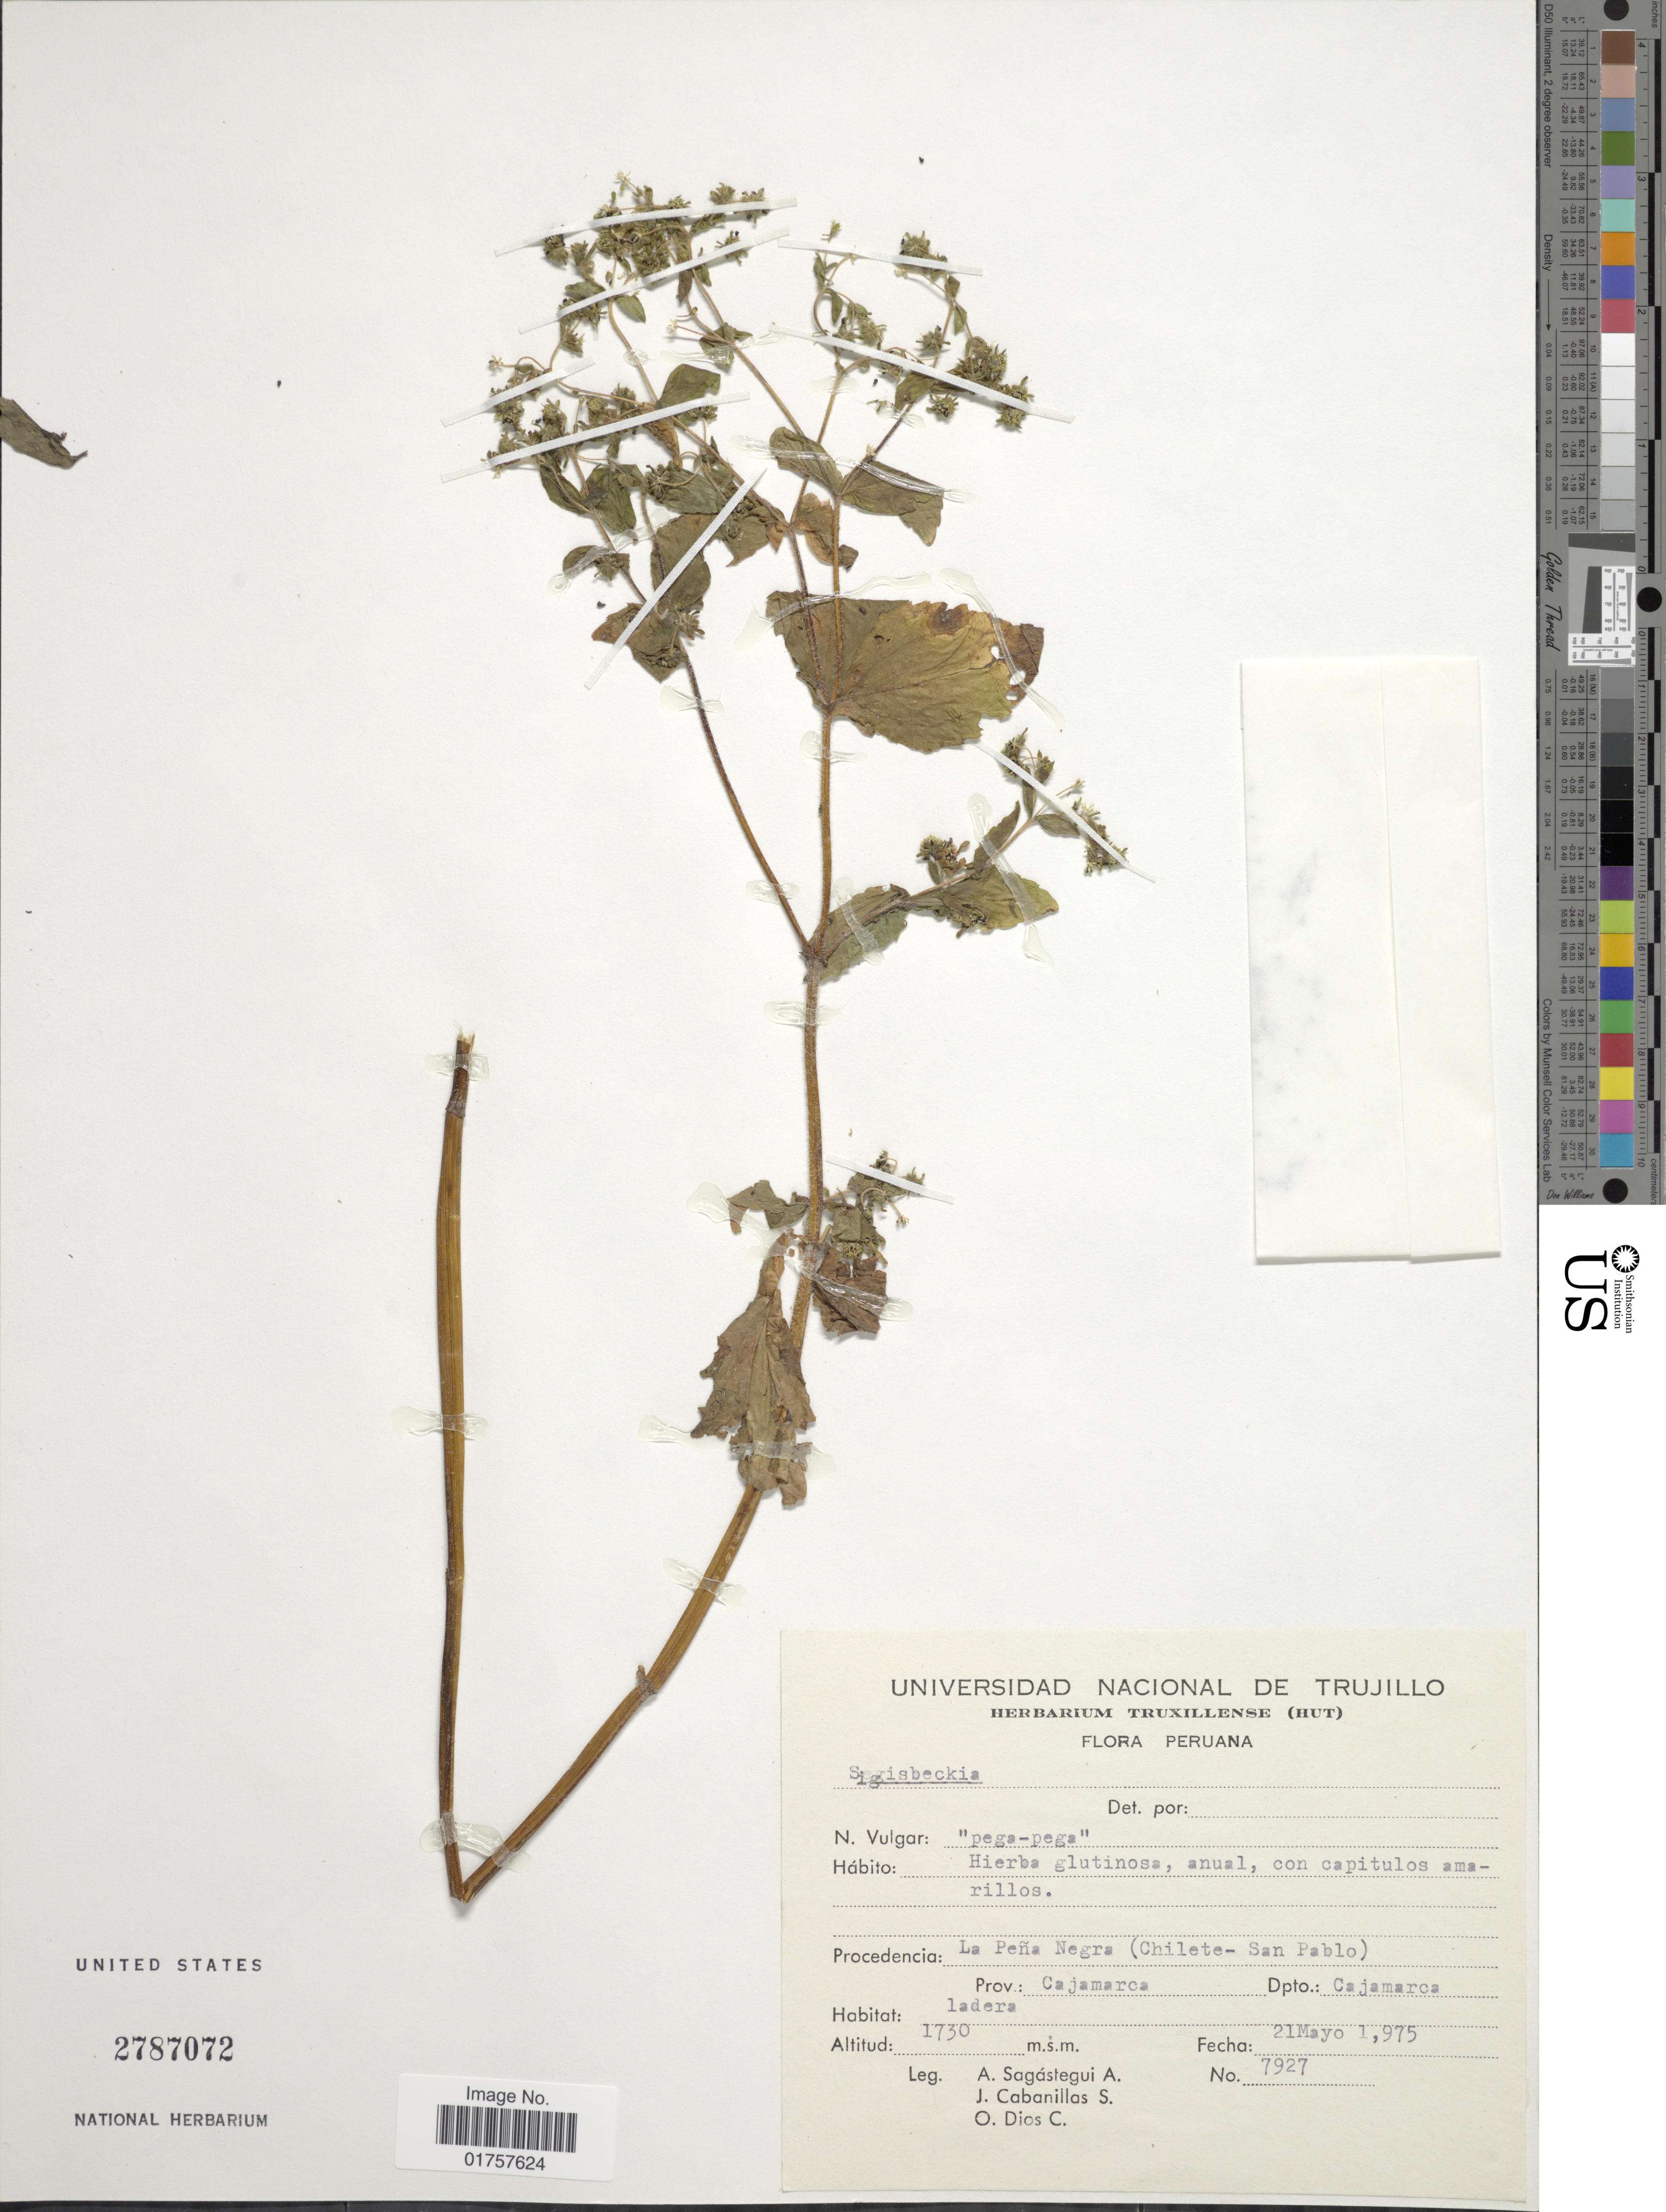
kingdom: Plantae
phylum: Tracheophyta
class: Magnoliopsida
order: Asterales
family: Asteraceae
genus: Sigesbeckia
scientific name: Sigesbeckia flosculosa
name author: L'Hér.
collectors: A. Sagástegui A., J. Cabanillas S. & O. Dios C.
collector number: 7927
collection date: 1975-05-21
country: Peru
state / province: Cajamarca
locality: Procedencia: La Peña Negra (Chilete-San Pablo). Prov.: Cajamarca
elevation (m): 1730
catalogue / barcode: US 2787072